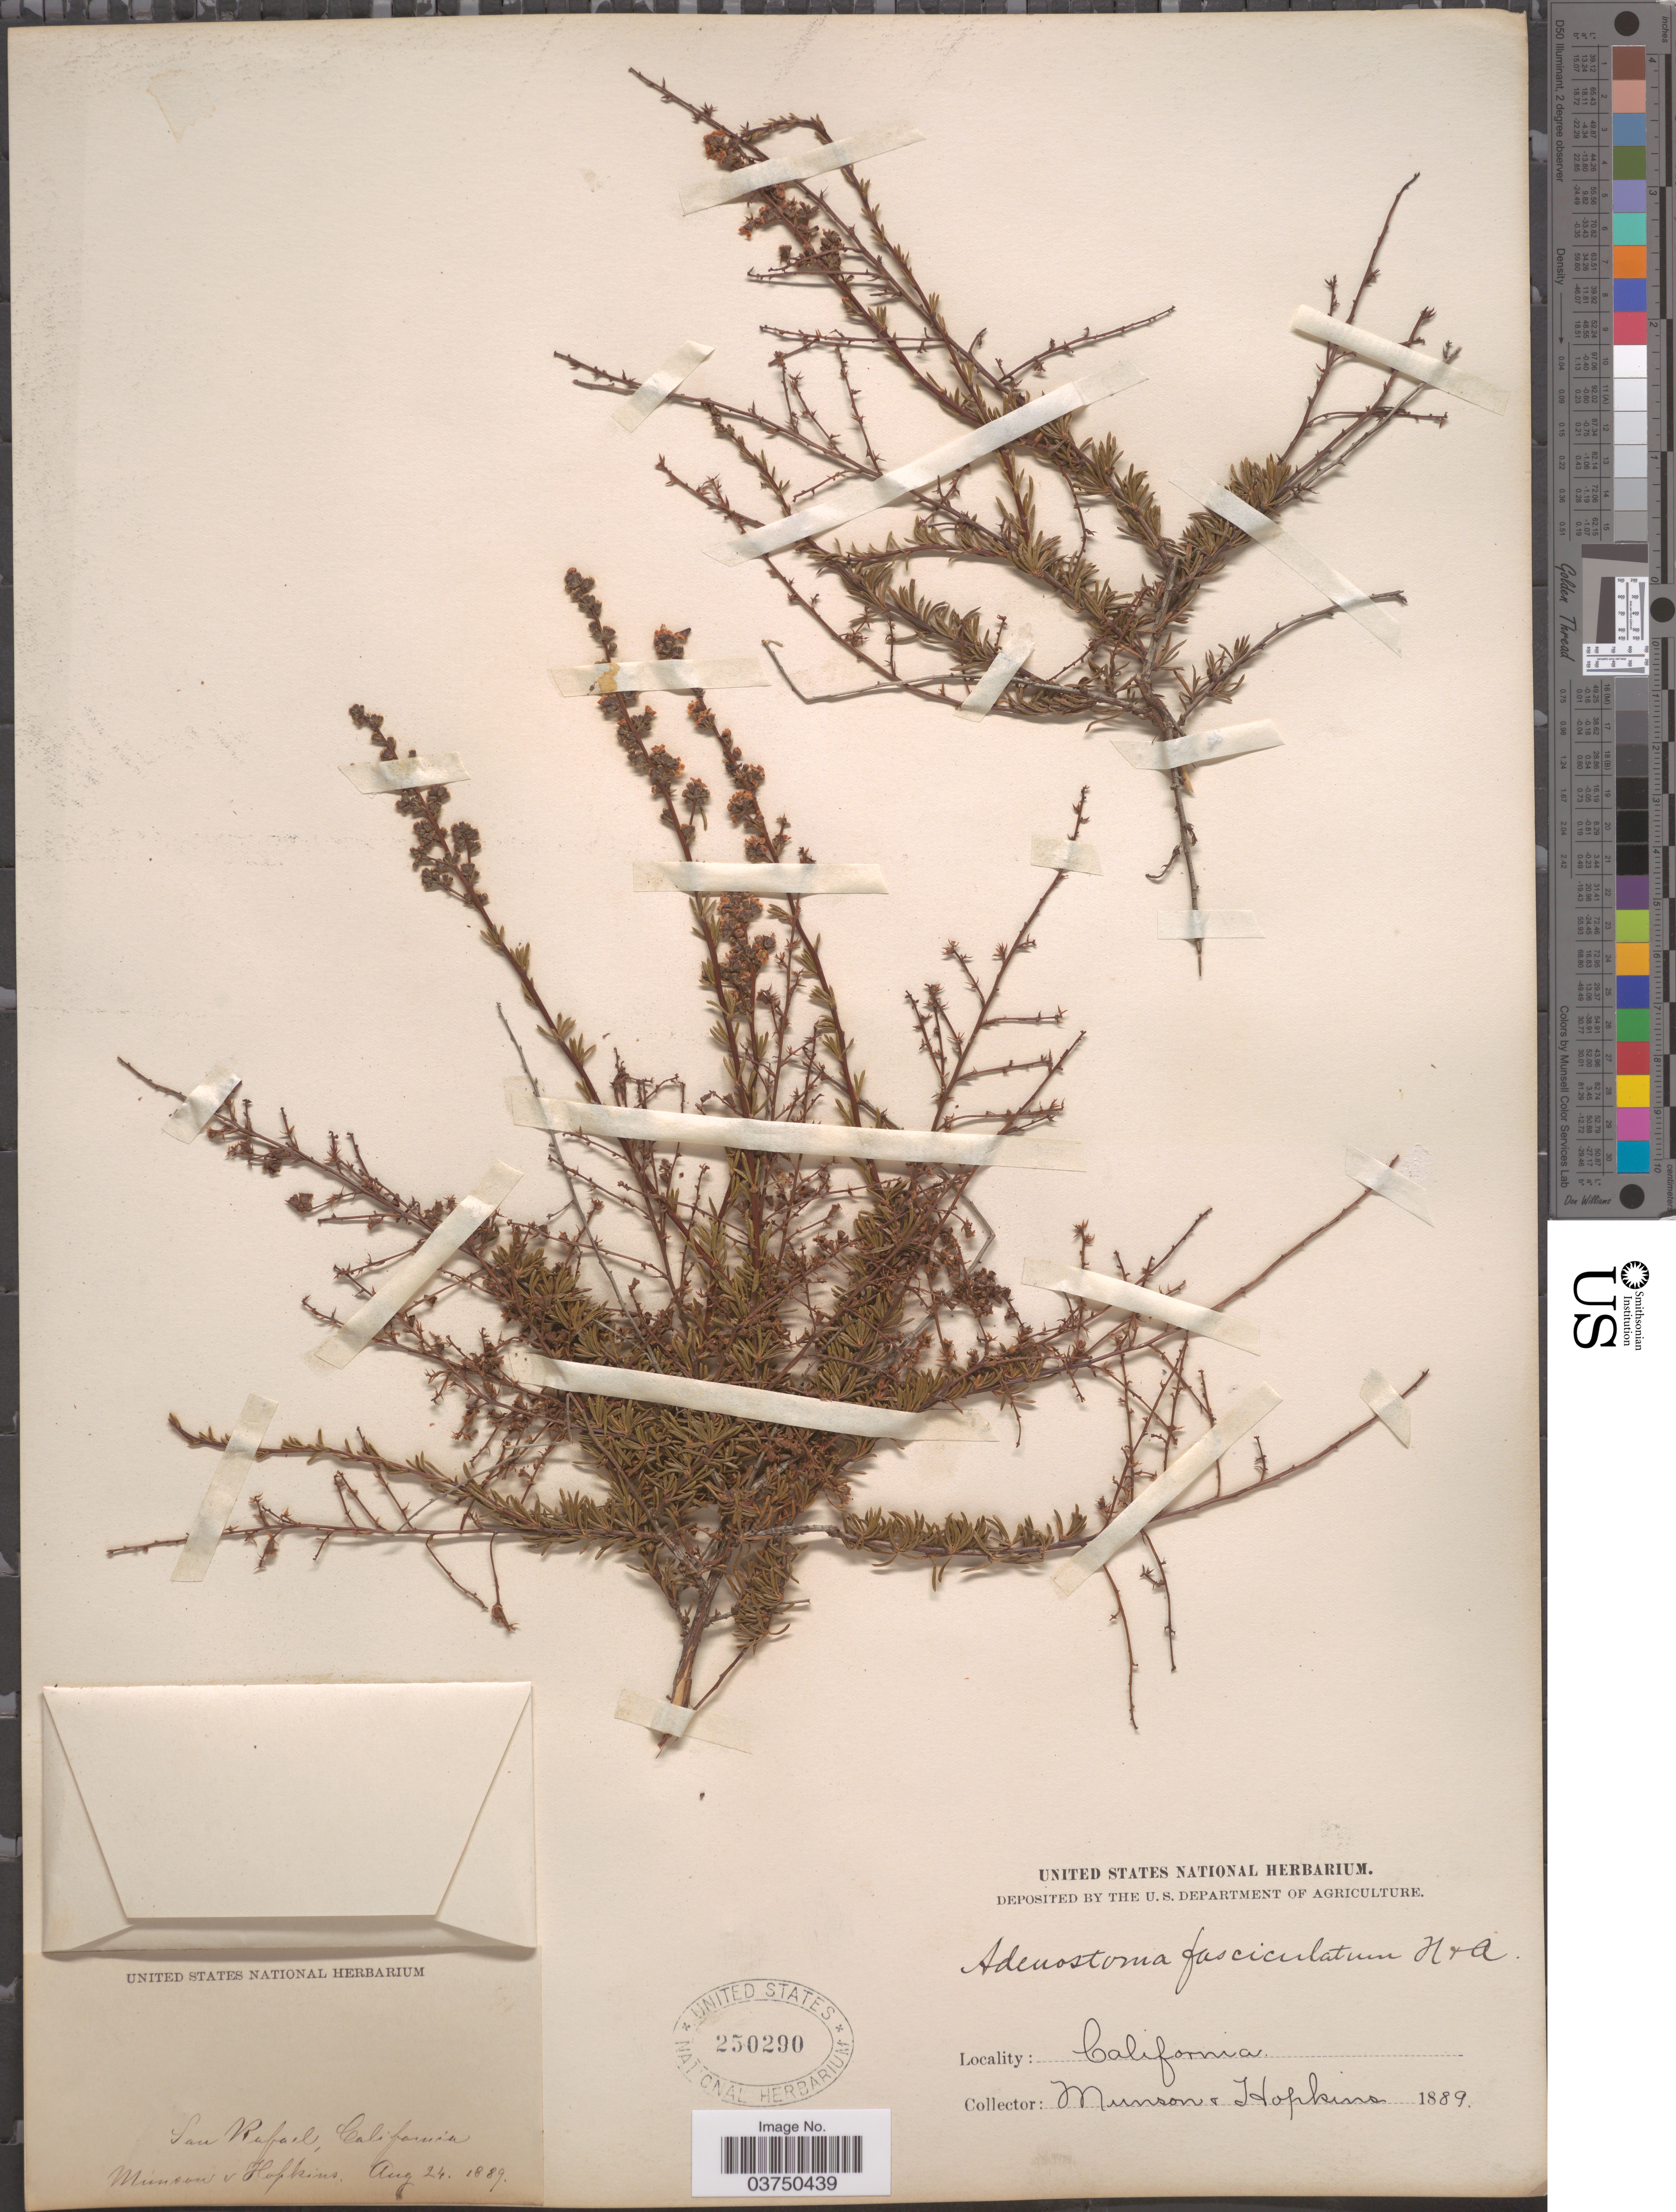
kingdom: Plantae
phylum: Tracheophyta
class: Magnoliopsida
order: Rosales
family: Rosaceae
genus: Adenostoma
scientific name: Adenostoma fasciculatum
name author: Hook. & Arn.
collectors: Munson & -- Hopkins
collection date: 1889-08-24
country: United States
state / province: California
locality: San Rafael.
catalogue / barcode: US 250290